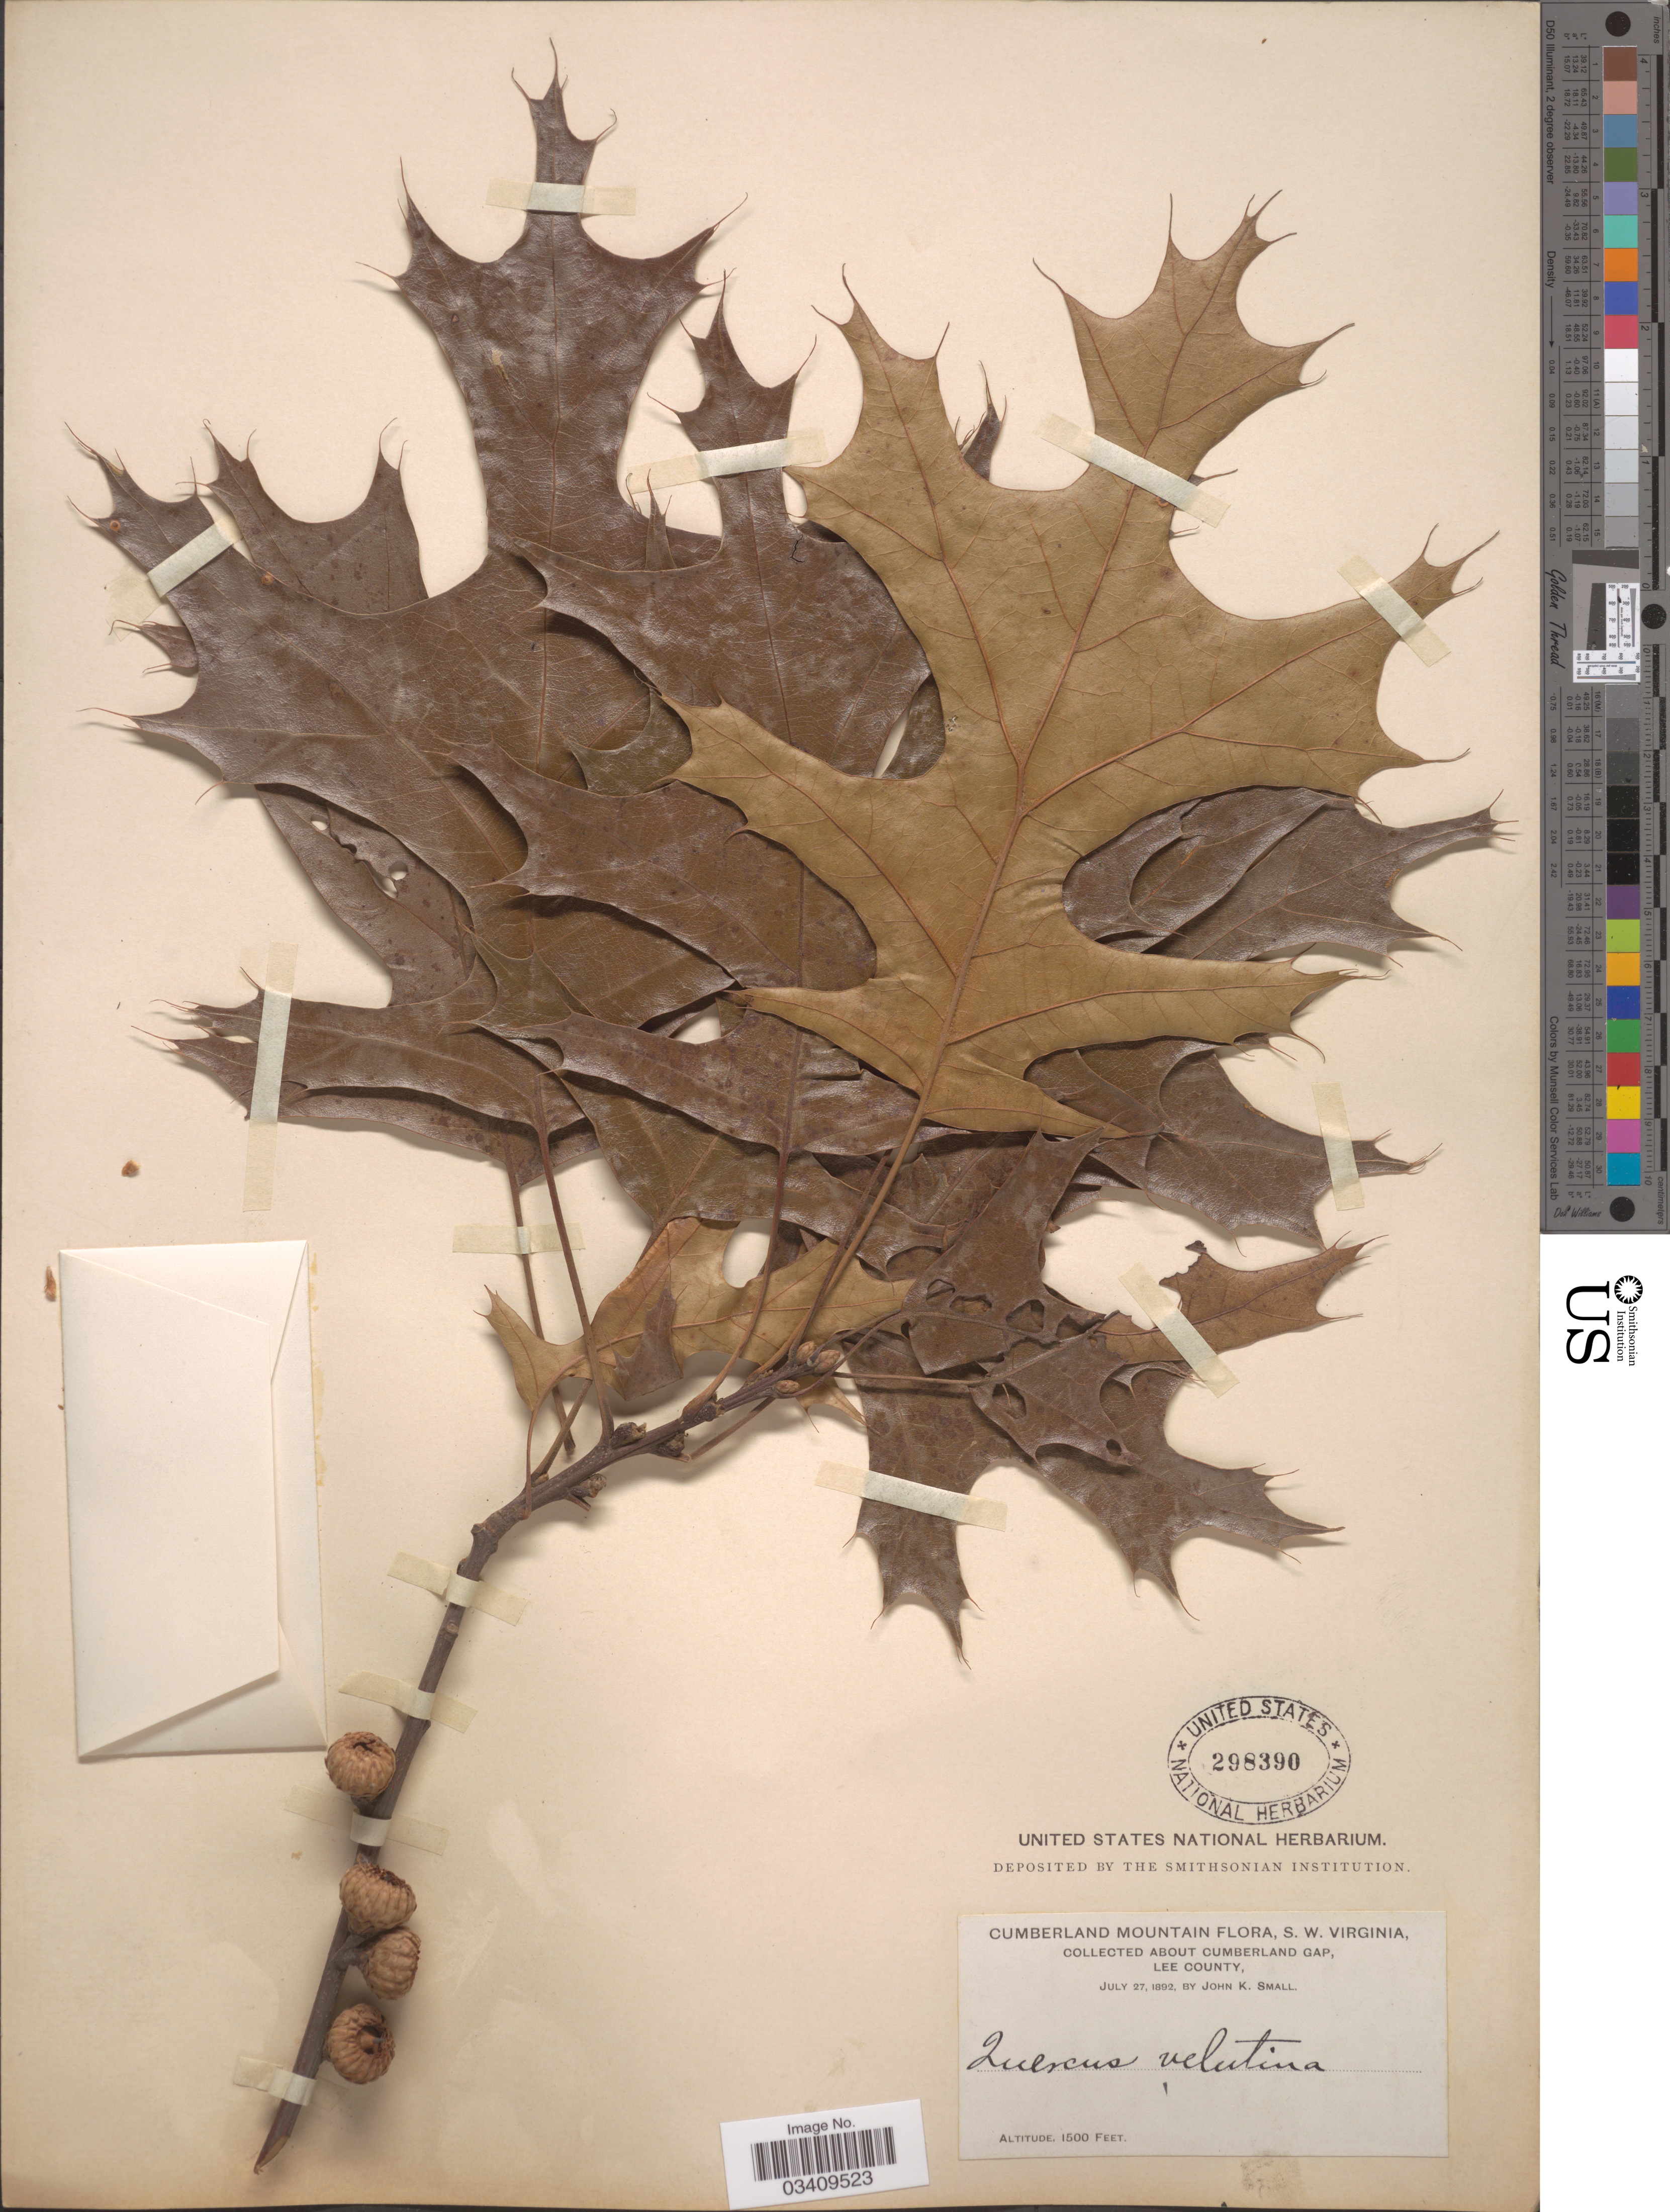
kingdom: Plantae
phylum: Tracheophyta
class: Magnoliopsida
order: Fagales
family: Fagaceae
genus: Quercus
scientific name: Quercus velutina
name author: Lam.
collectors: J. K. Small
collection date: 1892-07-27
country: United States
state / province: Virginia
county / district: Lee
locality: Cumberland Mountain, S. W. Virginia. About Cumberland Gap, Lee County.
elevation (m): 457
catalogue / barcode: US 298390